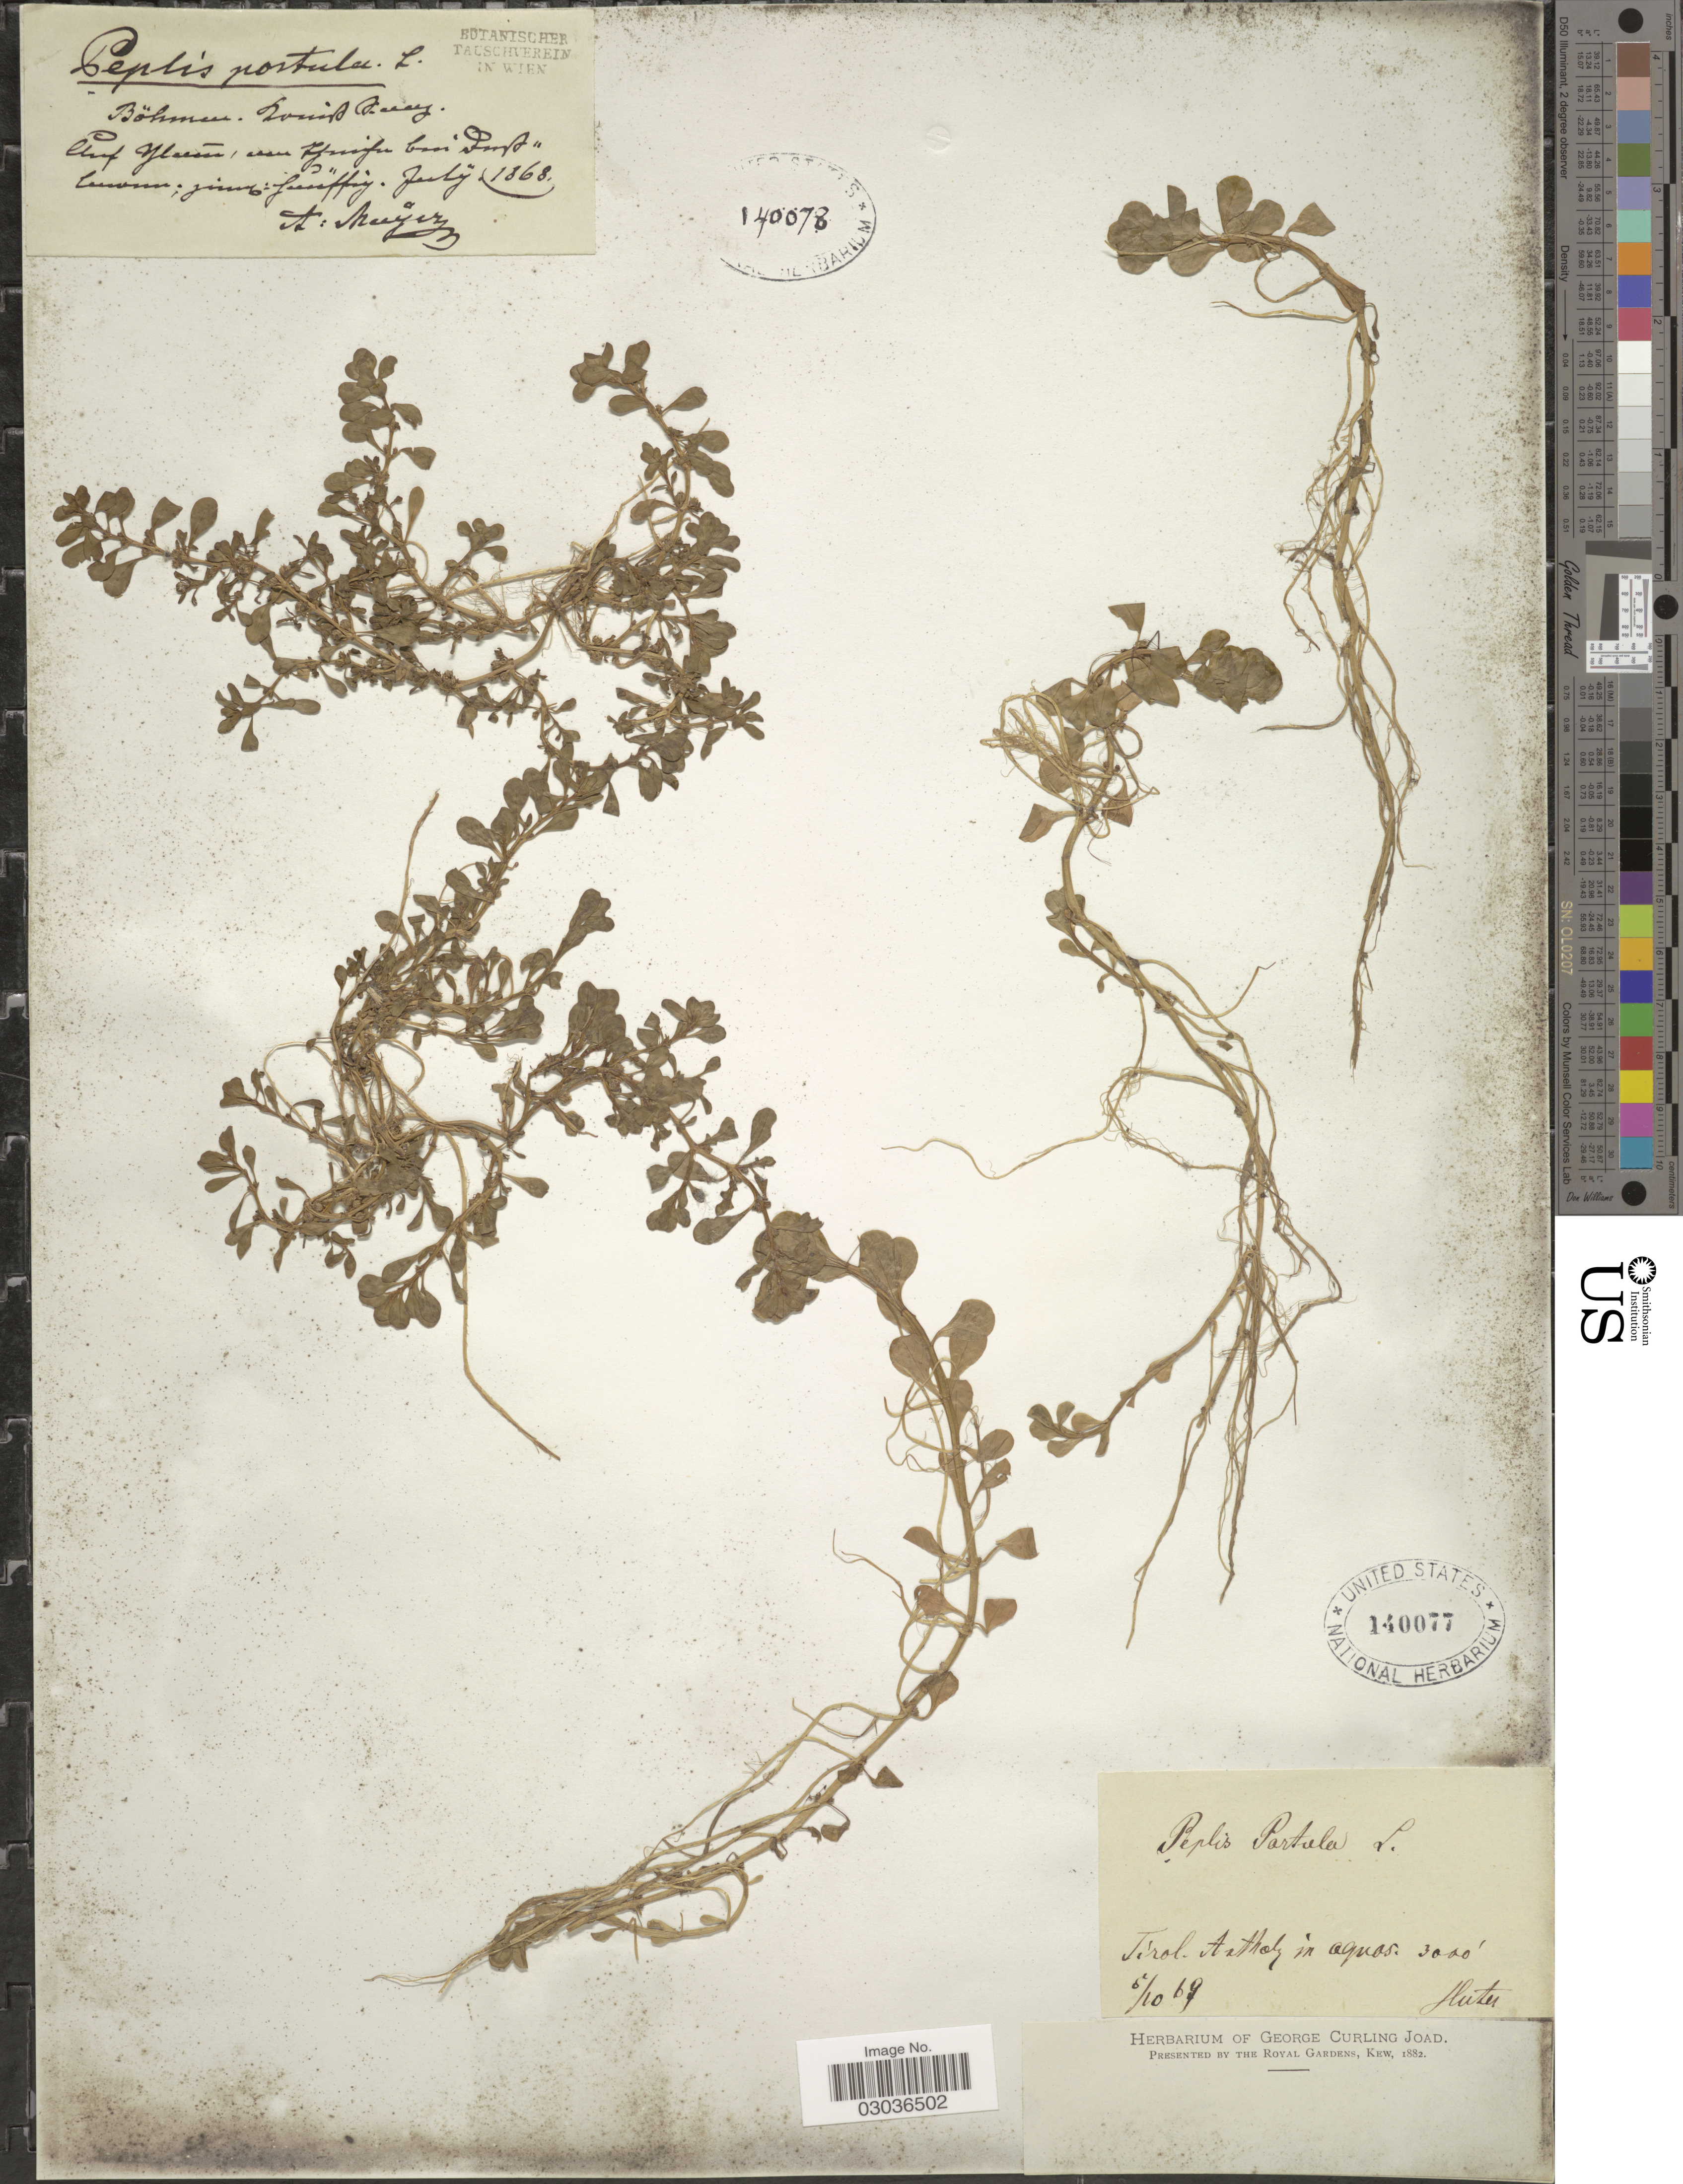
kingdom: Plantae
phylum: Tracheophyta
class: Magnoliopsida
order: Myrtales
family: Lythraceae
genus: Lythrum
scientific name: Lythrum portula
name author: (L.) D.A. Webb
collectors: -. Huter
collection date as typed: Transcribed d/m/y: 5/10/69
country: Italy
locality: Tirol. Antholz in aquas.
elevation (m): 914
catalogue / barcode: US 140077